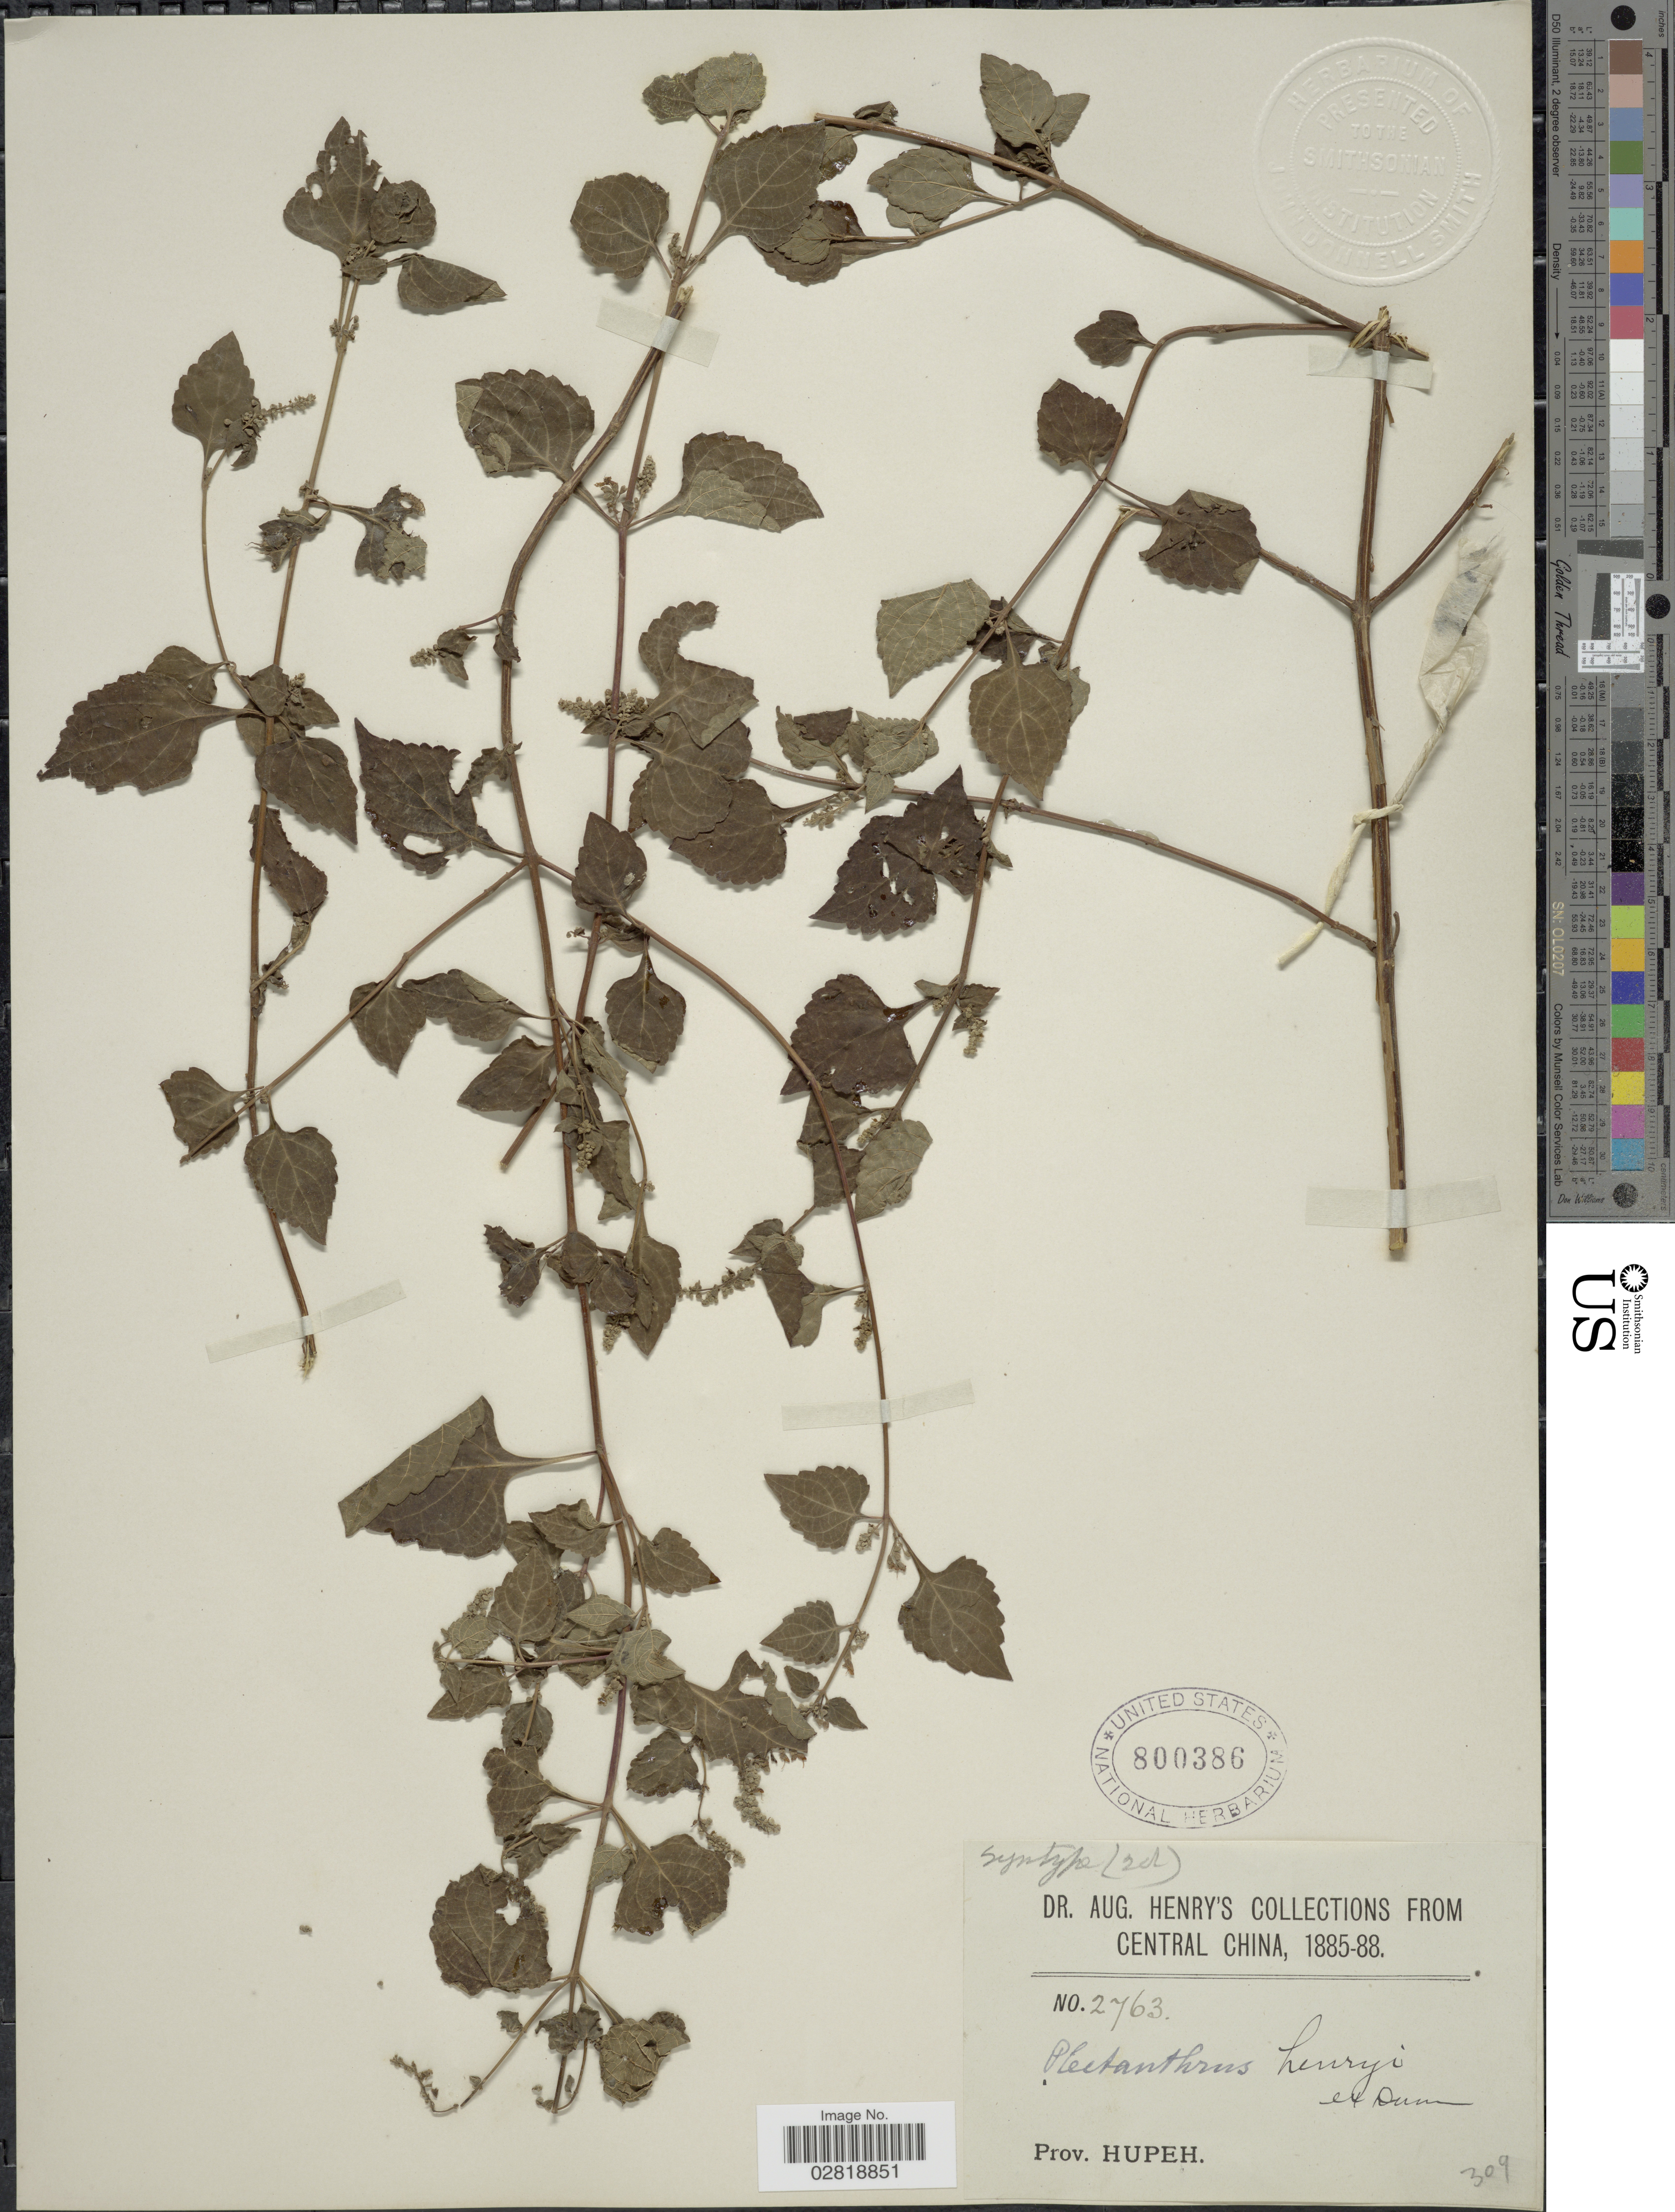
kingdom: Plantae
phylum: Tracheophyta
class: Magnoliopsida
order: Lamiales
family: Lamiaceae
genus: Isodon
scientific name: Isodon henryi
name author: (Hemsl.) Kudô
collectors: A. Henry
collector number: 2763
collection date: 1885/1888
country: China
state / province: Hubei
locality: Central China. Prov. Hupeh.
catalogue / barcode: US 800386